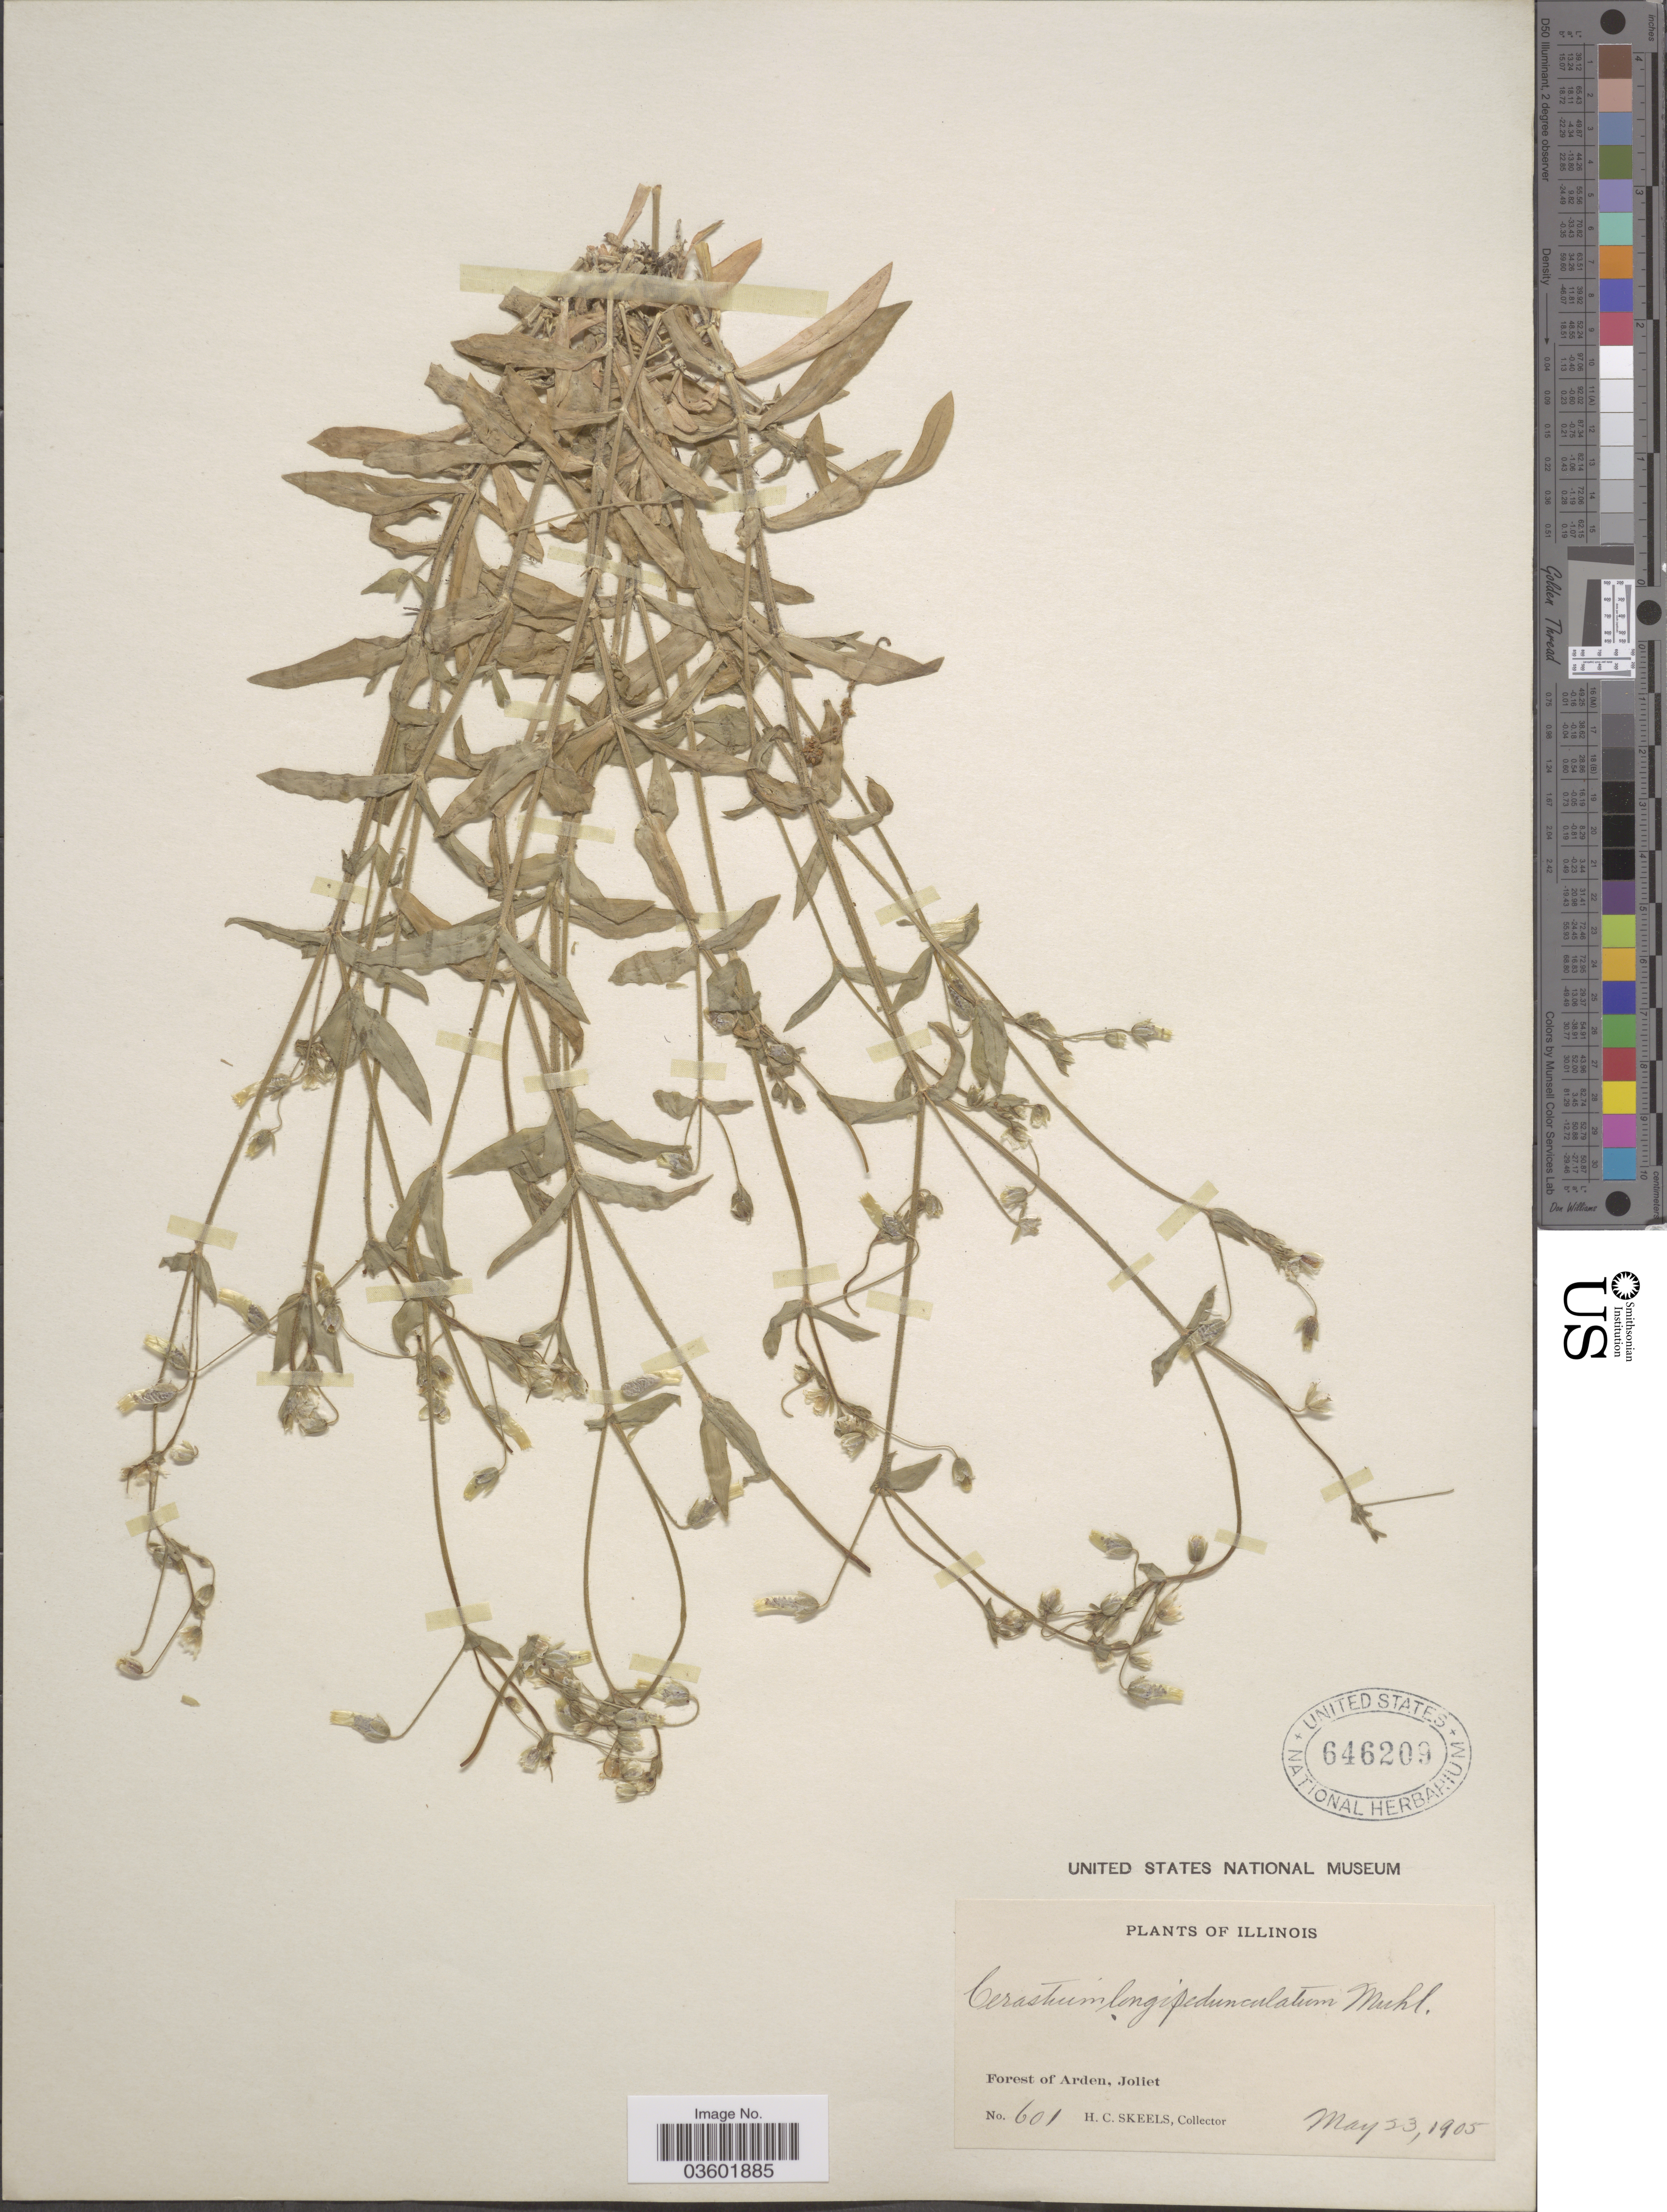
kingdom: Plantae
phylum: Tracheophyta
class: Magnoliopsida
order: Caryophyllales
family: Caryophyllaceae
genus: Cerastium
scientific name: Cerastium nutans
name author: Raf.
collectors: H. Skeels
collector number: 601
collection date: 1905-05-23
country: United States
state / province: Illinois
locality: Forest of Arden, Joliet.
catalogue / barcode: US 646209